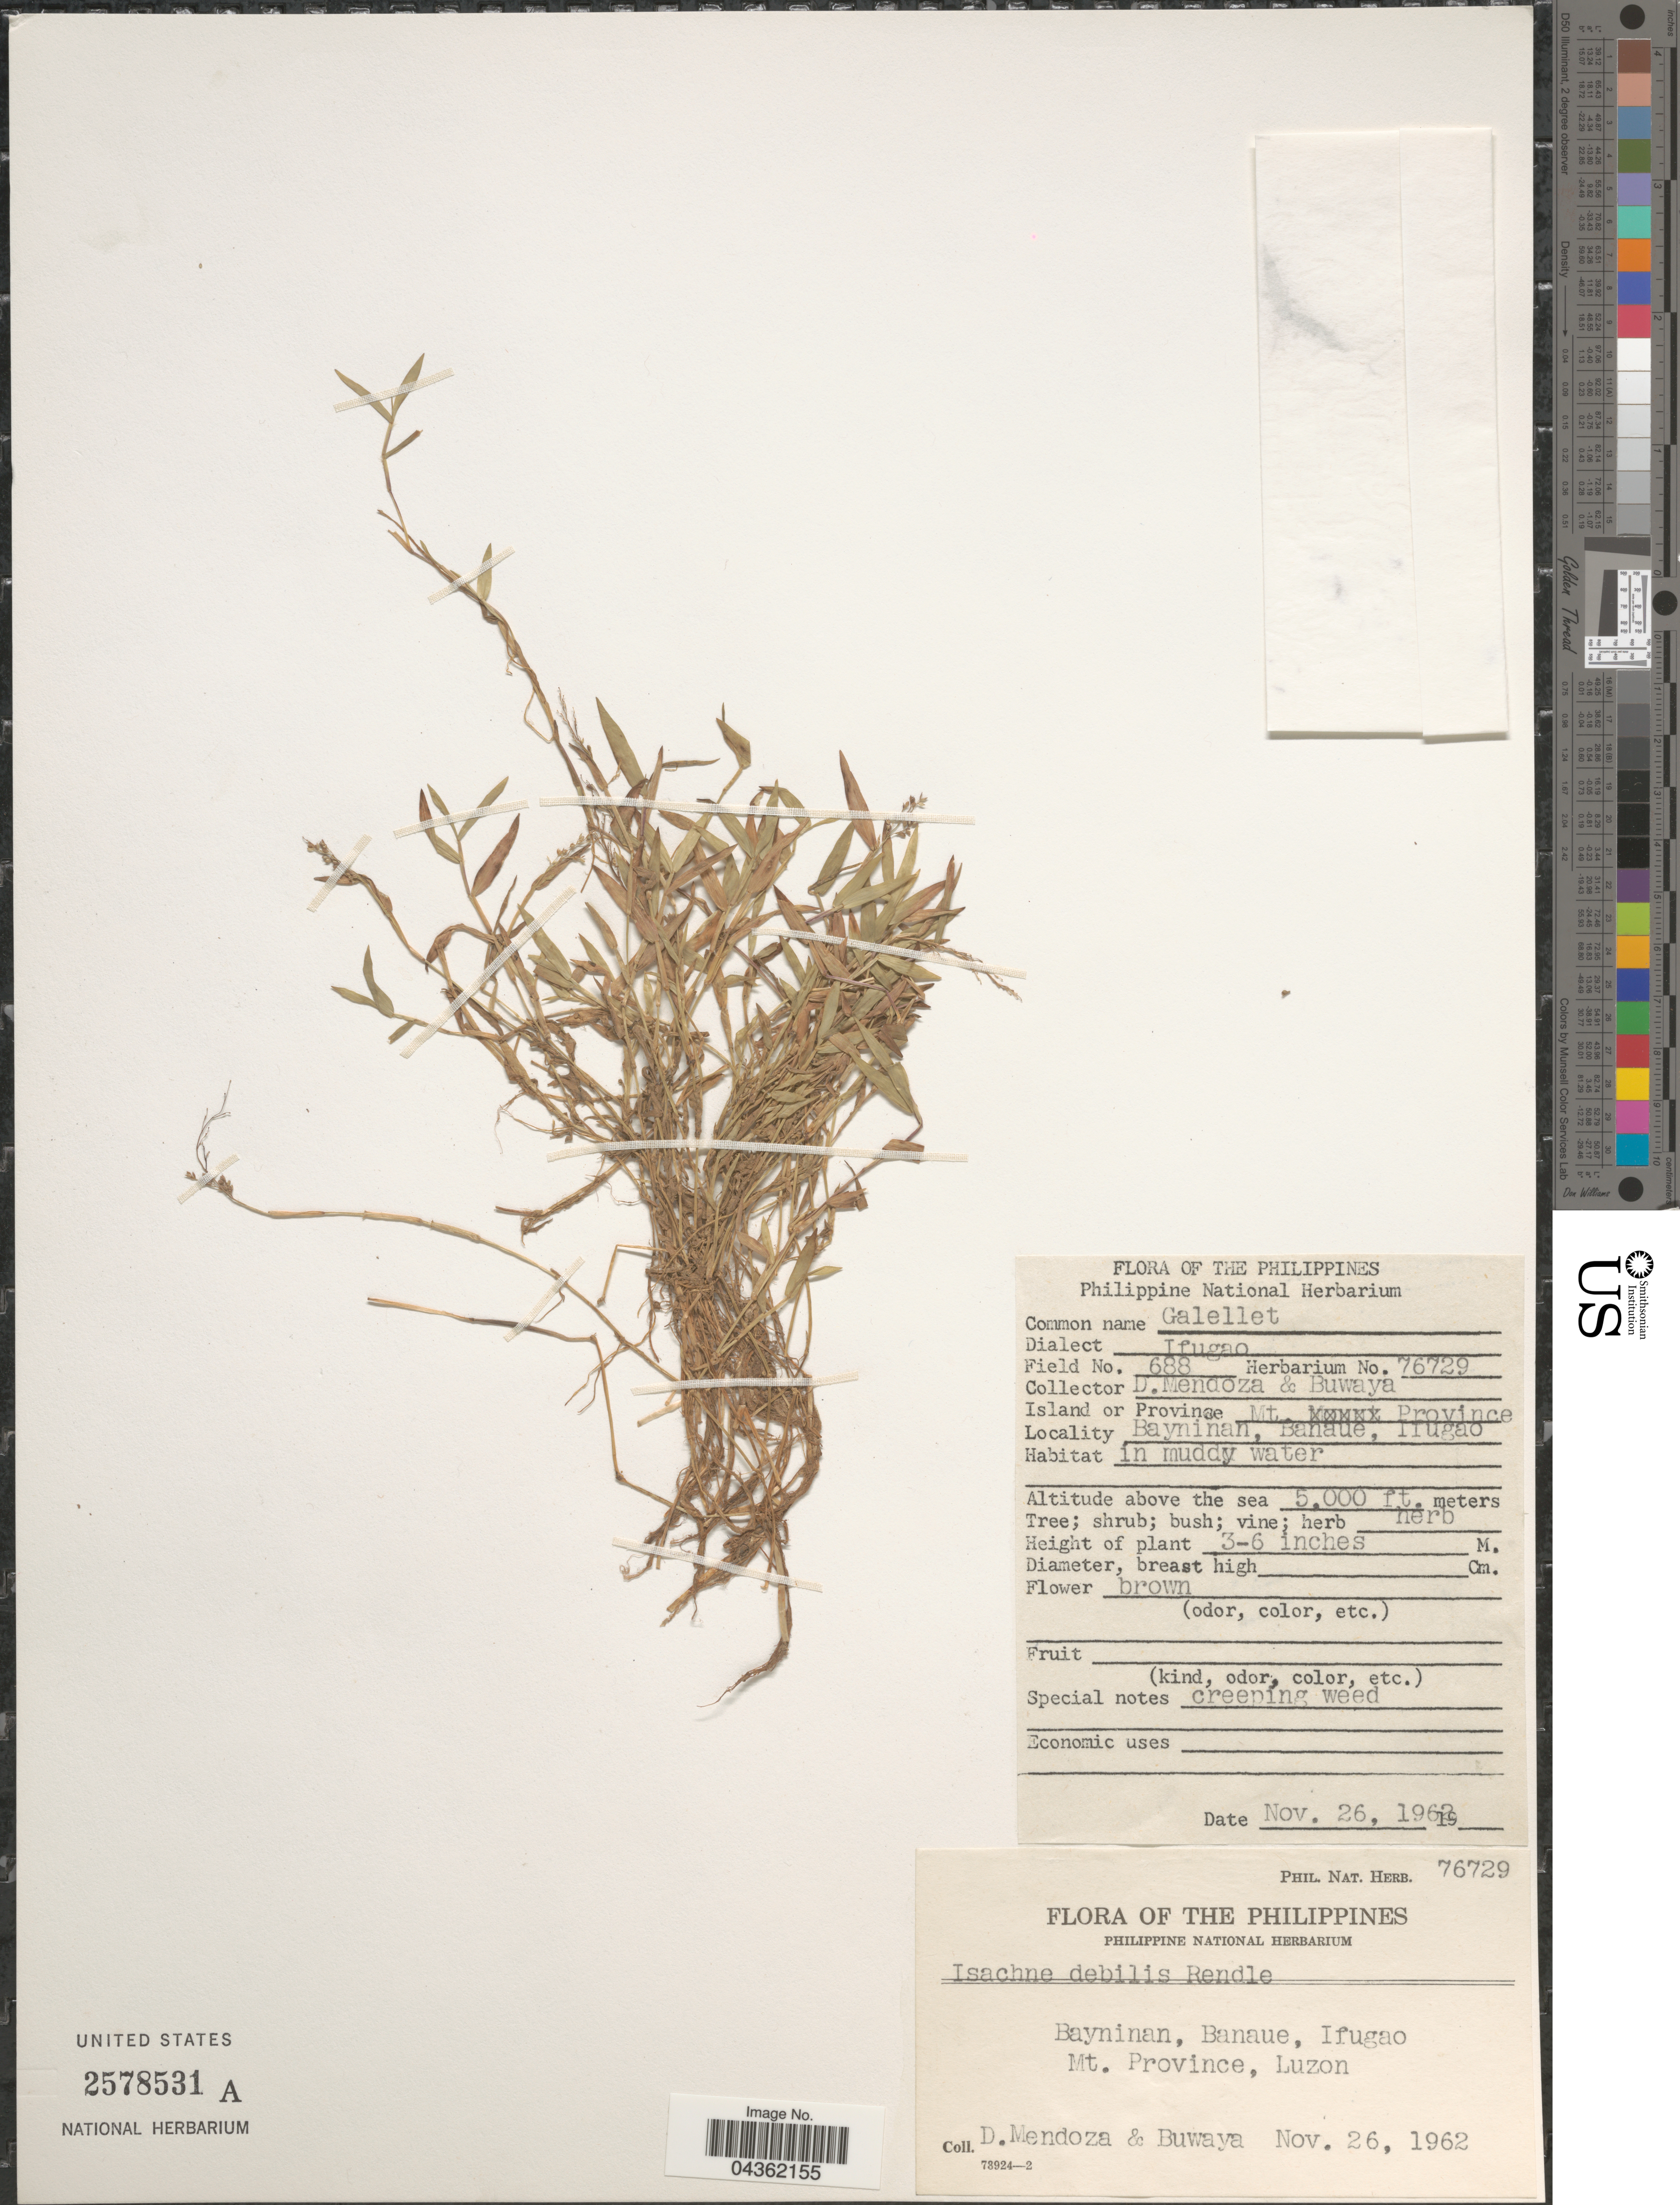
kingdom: Plantae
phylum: Tracheophyta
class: Liliopsida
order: Poales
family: Poaceae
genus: Isachne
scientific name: Isachne myosotis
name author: Nees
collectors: D. Mendoza & -. Buwaya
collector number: Phil. Nat. Herb. 76729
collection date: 1962-11-26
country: Philippines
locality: Bayninan, Banaue, Ifugao. Mt. Province, Luzon.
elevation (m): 1524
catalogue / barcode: US 2578531A